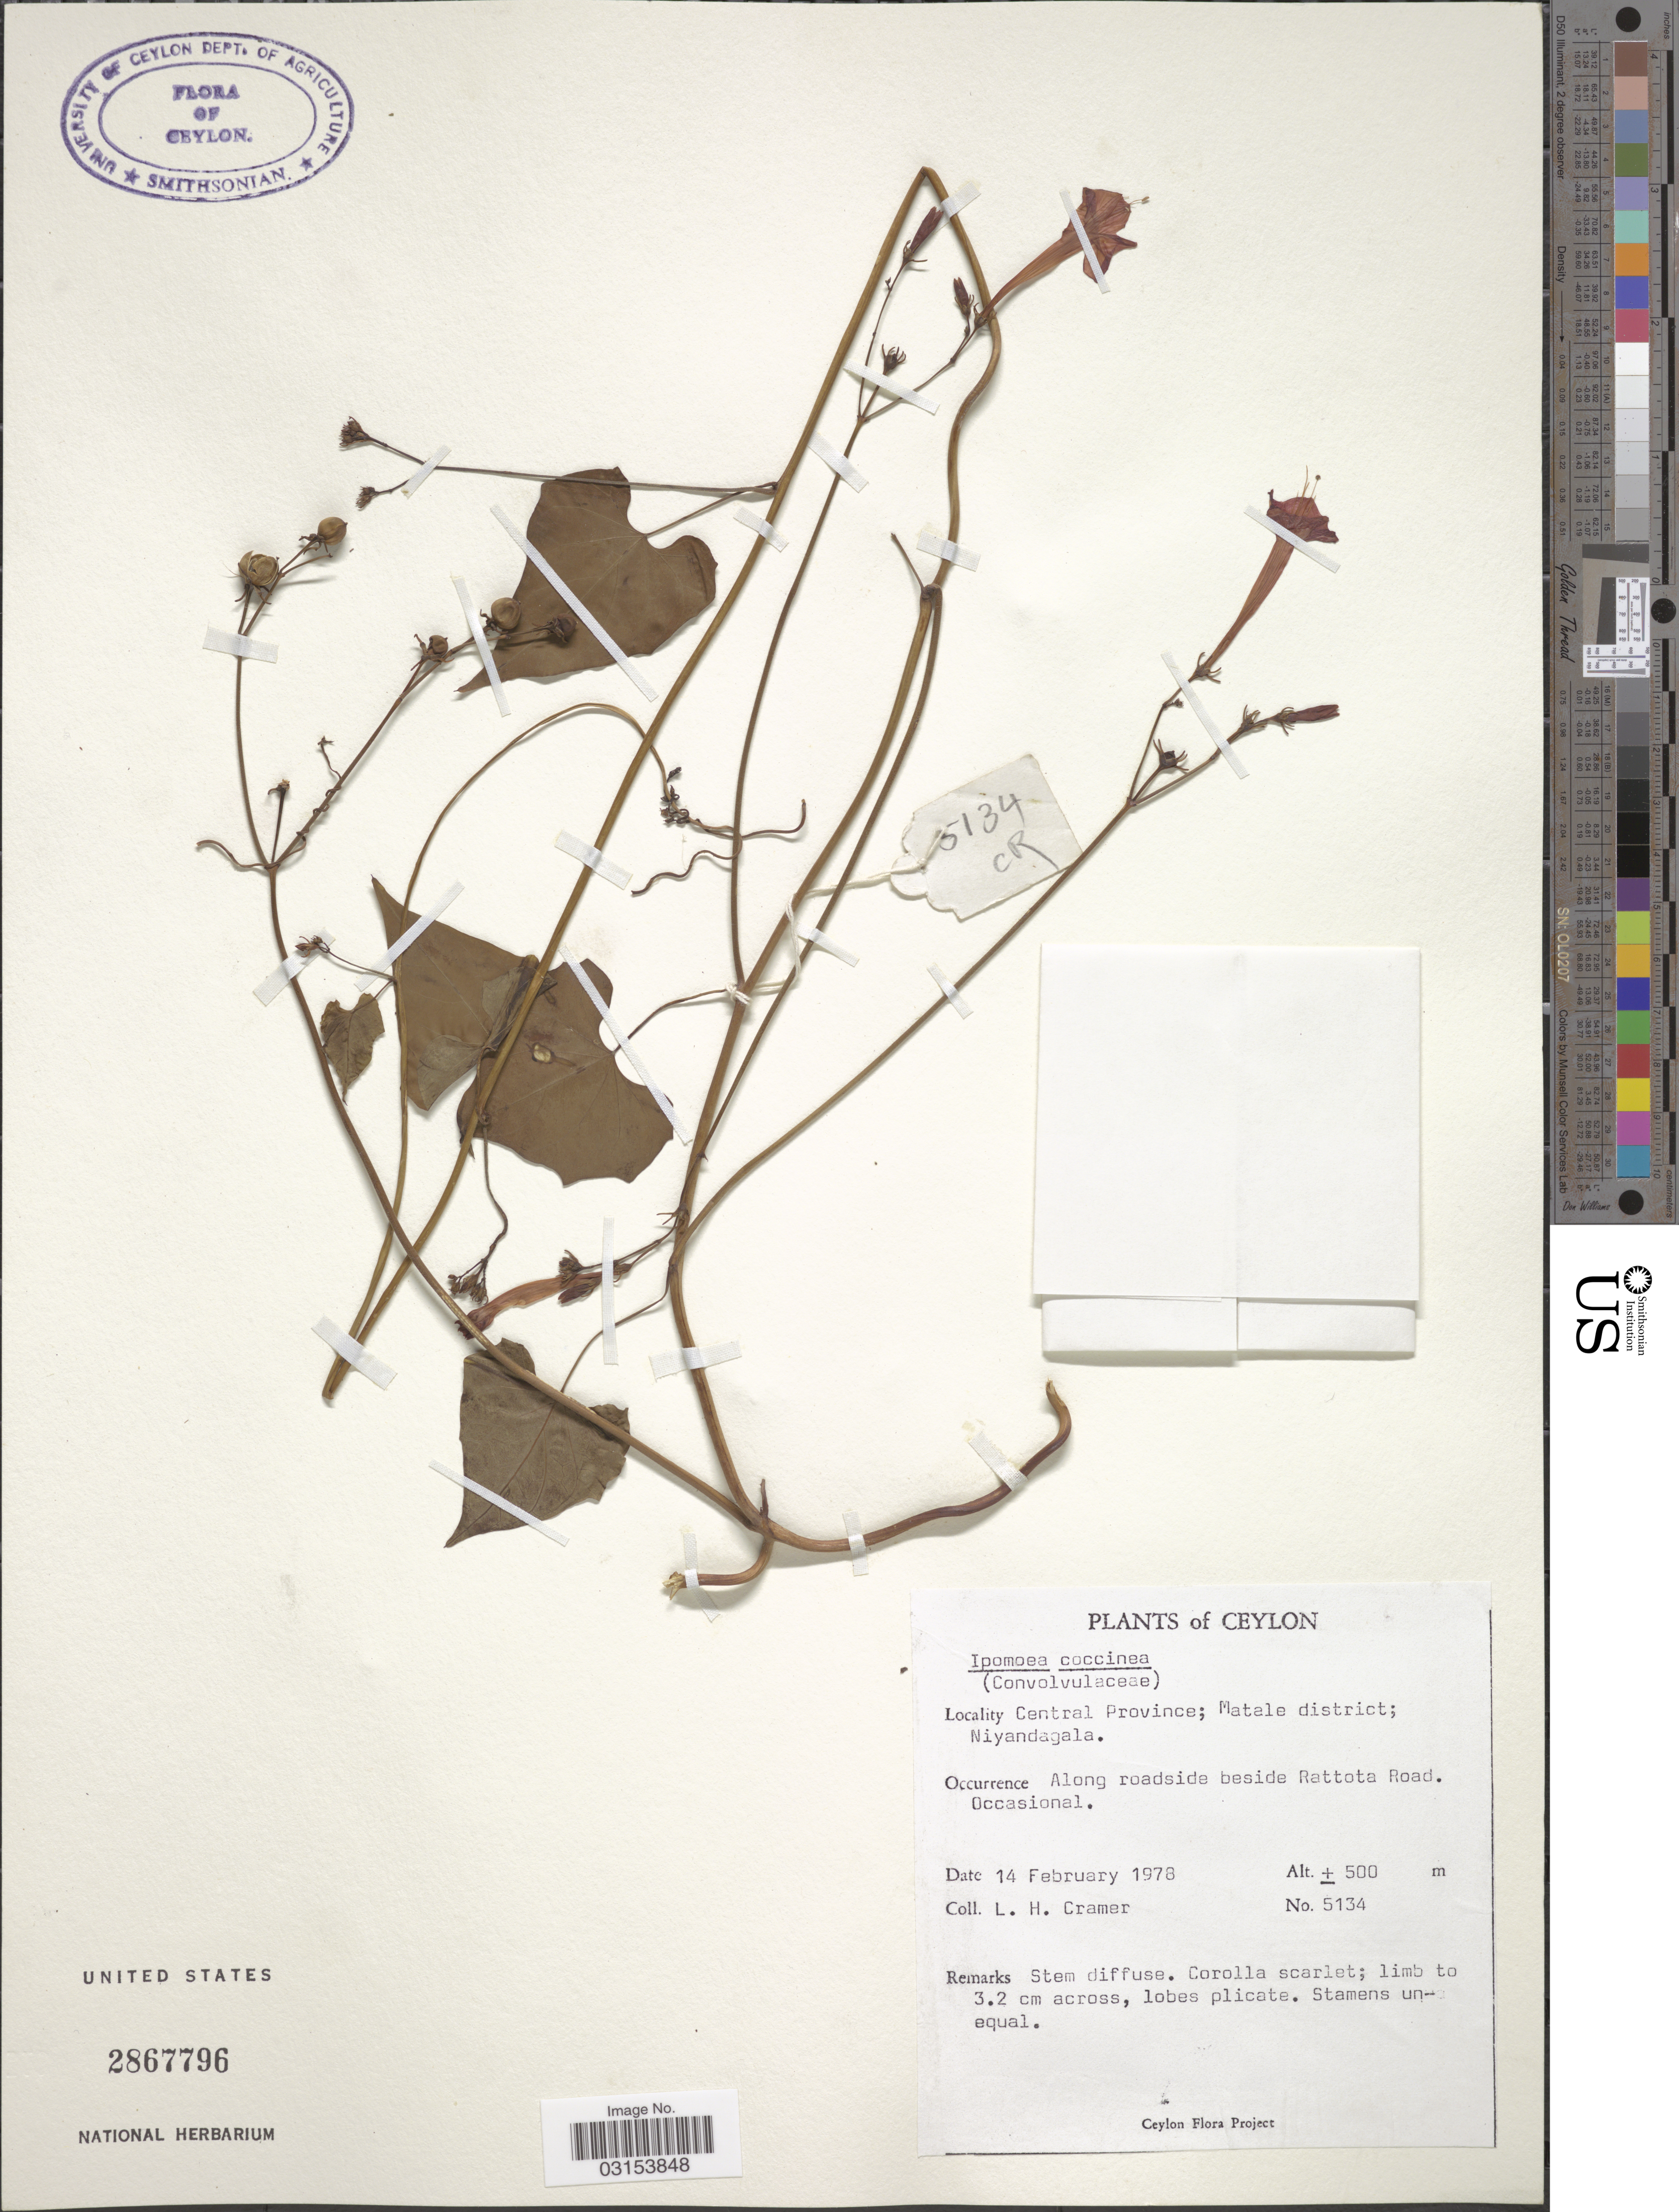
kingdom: Plantae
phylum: Tracheophyta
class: Magnoliopsida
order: Solanales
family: Convolvulaceae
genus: Ipomoea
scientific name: Ipomoea hederifolia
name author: L.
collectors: L. H. Cramer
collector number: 5134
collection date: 1978-02-14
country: Sri Lanka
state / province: Central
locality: Ceylon. Matale district; Niyandagala.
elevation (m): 500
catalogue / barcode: US 2867796